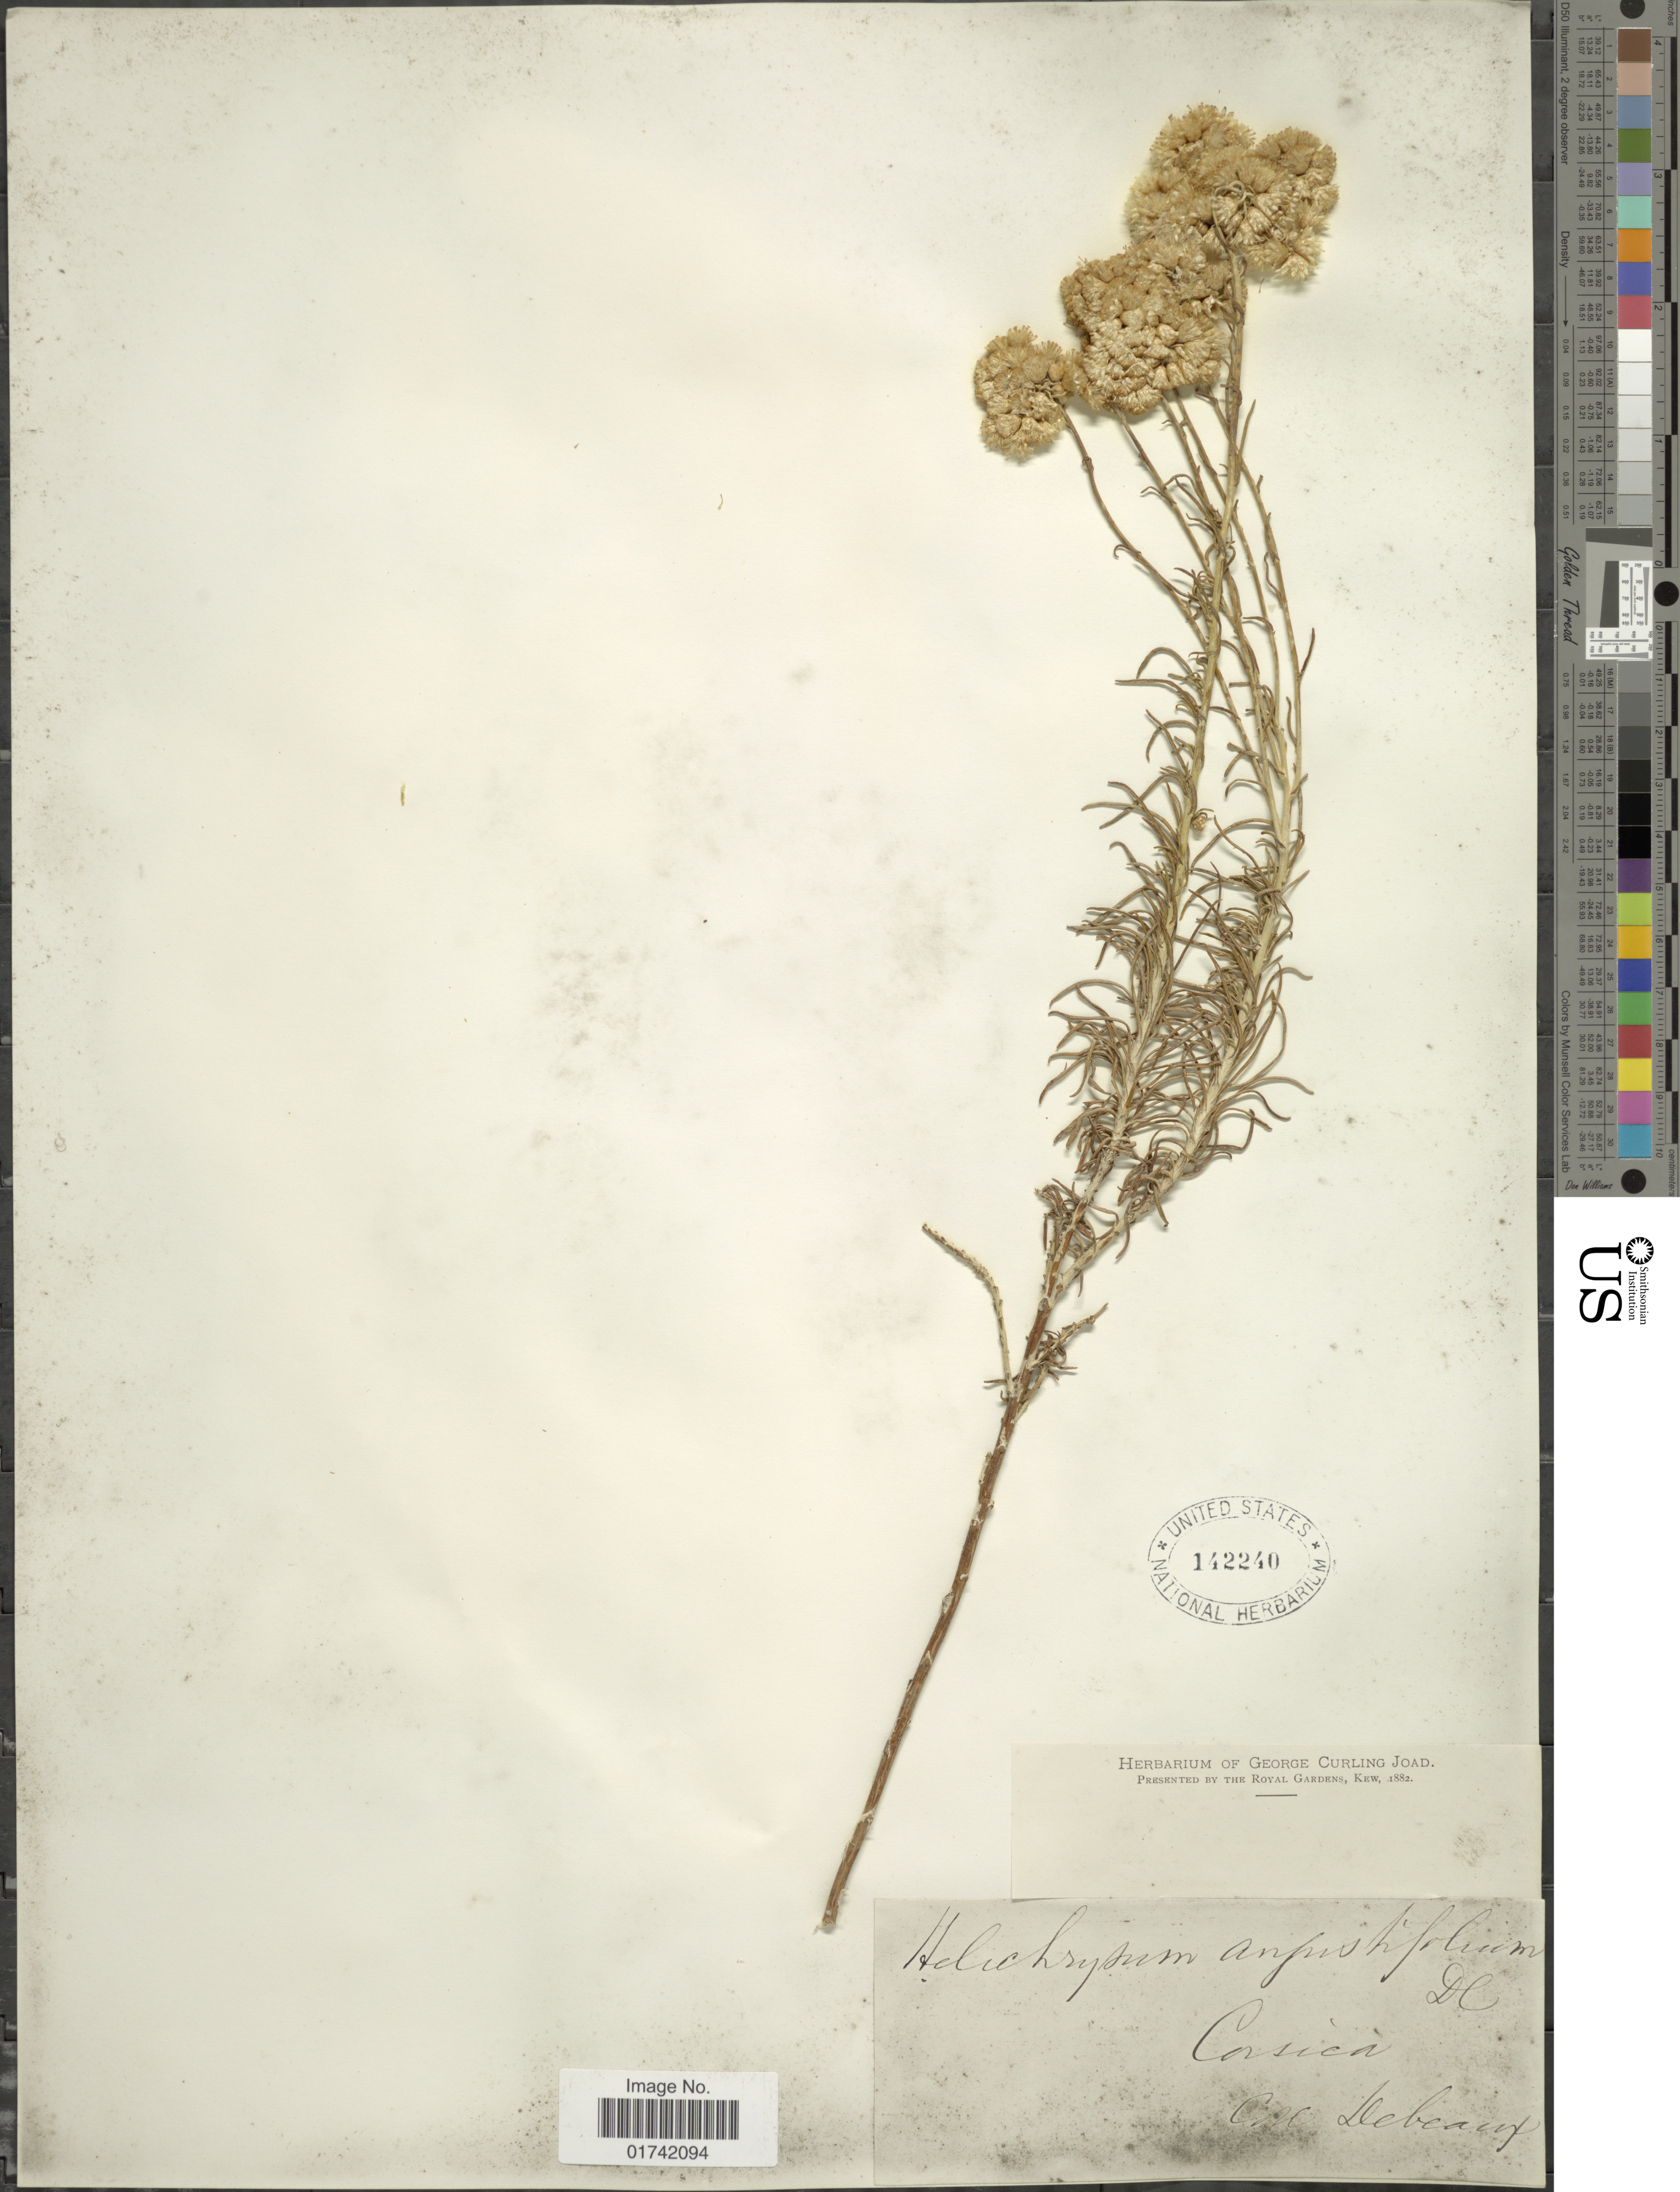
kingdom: Plantae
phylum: Tracheophyta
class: Magnoliopsida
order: Asterales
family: Asteraceae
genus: Helichrysum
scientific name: Helichrysum angustifolium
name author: (Lam.) DC.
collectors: -. Debeaux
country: France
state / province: Corsica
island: Corse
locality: Corsica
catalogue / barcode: US 142240